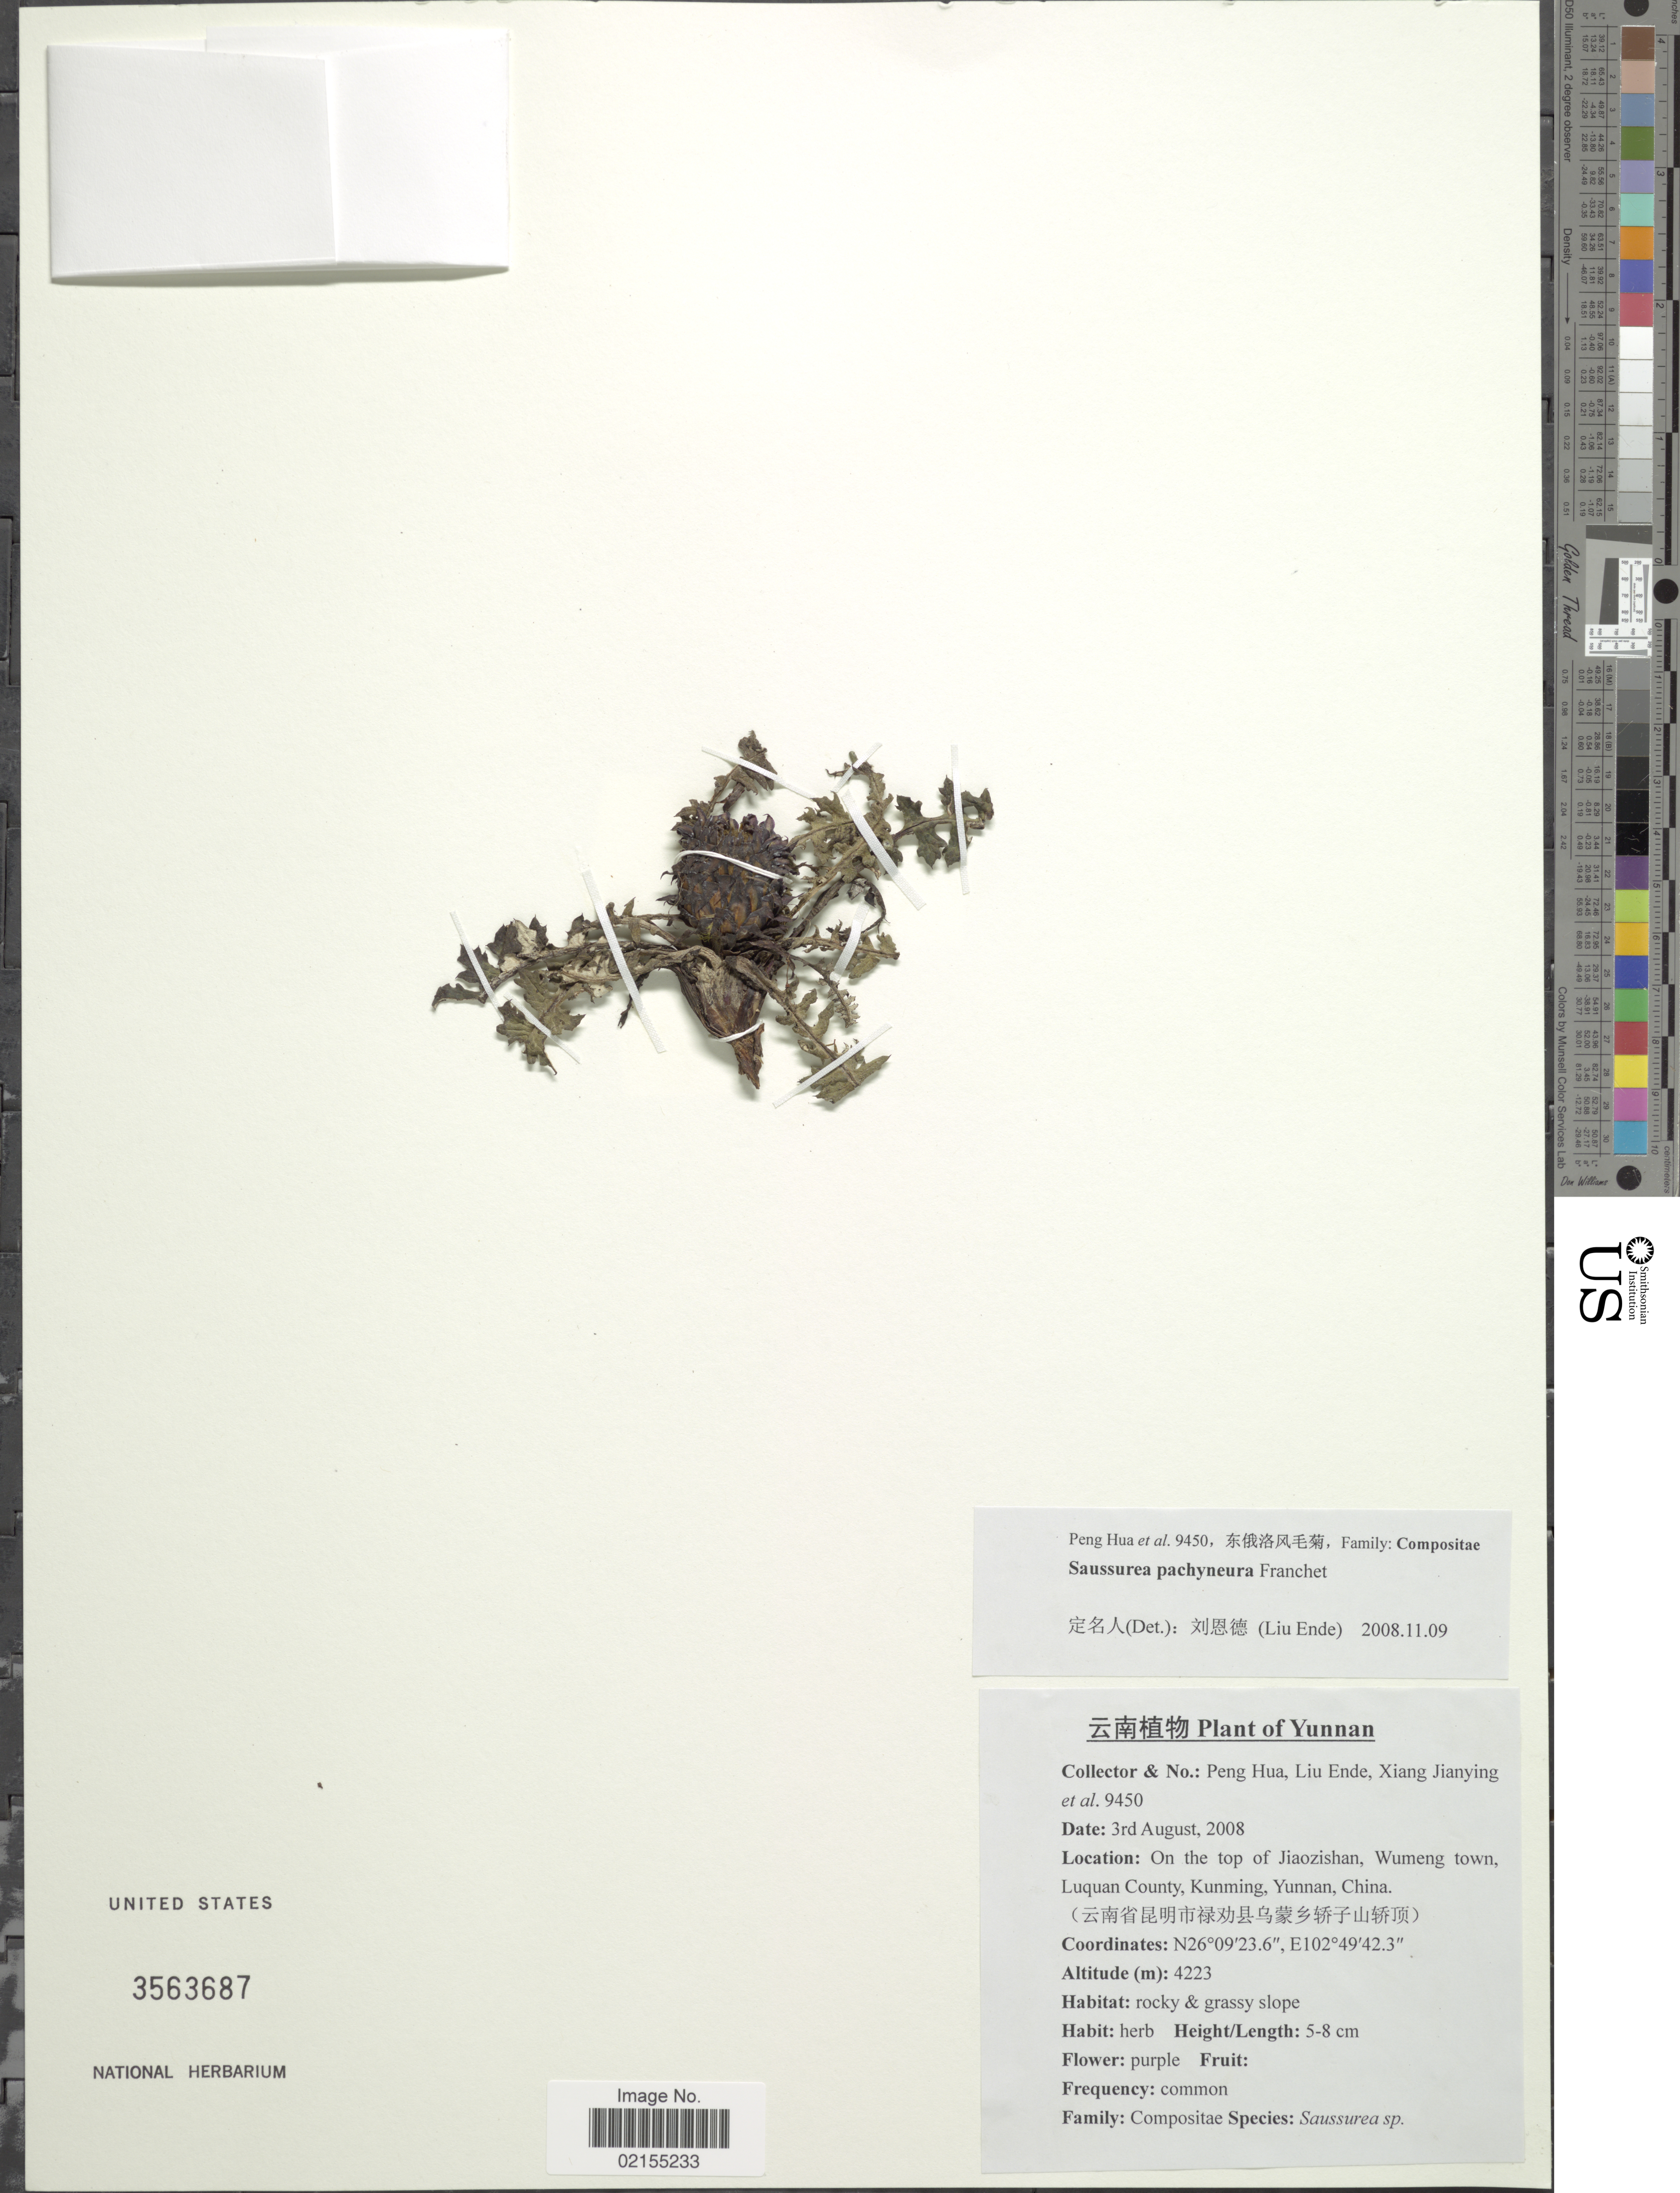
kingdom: Plantae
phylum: Tracheophyta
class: Magnoliopsida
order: Asterales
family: Asteraceae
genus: Saussurea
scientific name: Saussurea bodinieri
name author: H. Lév.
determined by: Chen, Yousheng S.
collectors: H. Peng, E. Liu & J. Xiang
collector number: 9450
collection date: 2008-08-03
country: China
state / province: Yunnan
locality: Yunnan, On the top of Jiaozishan, Wumeng town, Luquan County, Kunming, Yunnan, China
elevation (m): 4223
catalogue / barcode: US 3563687